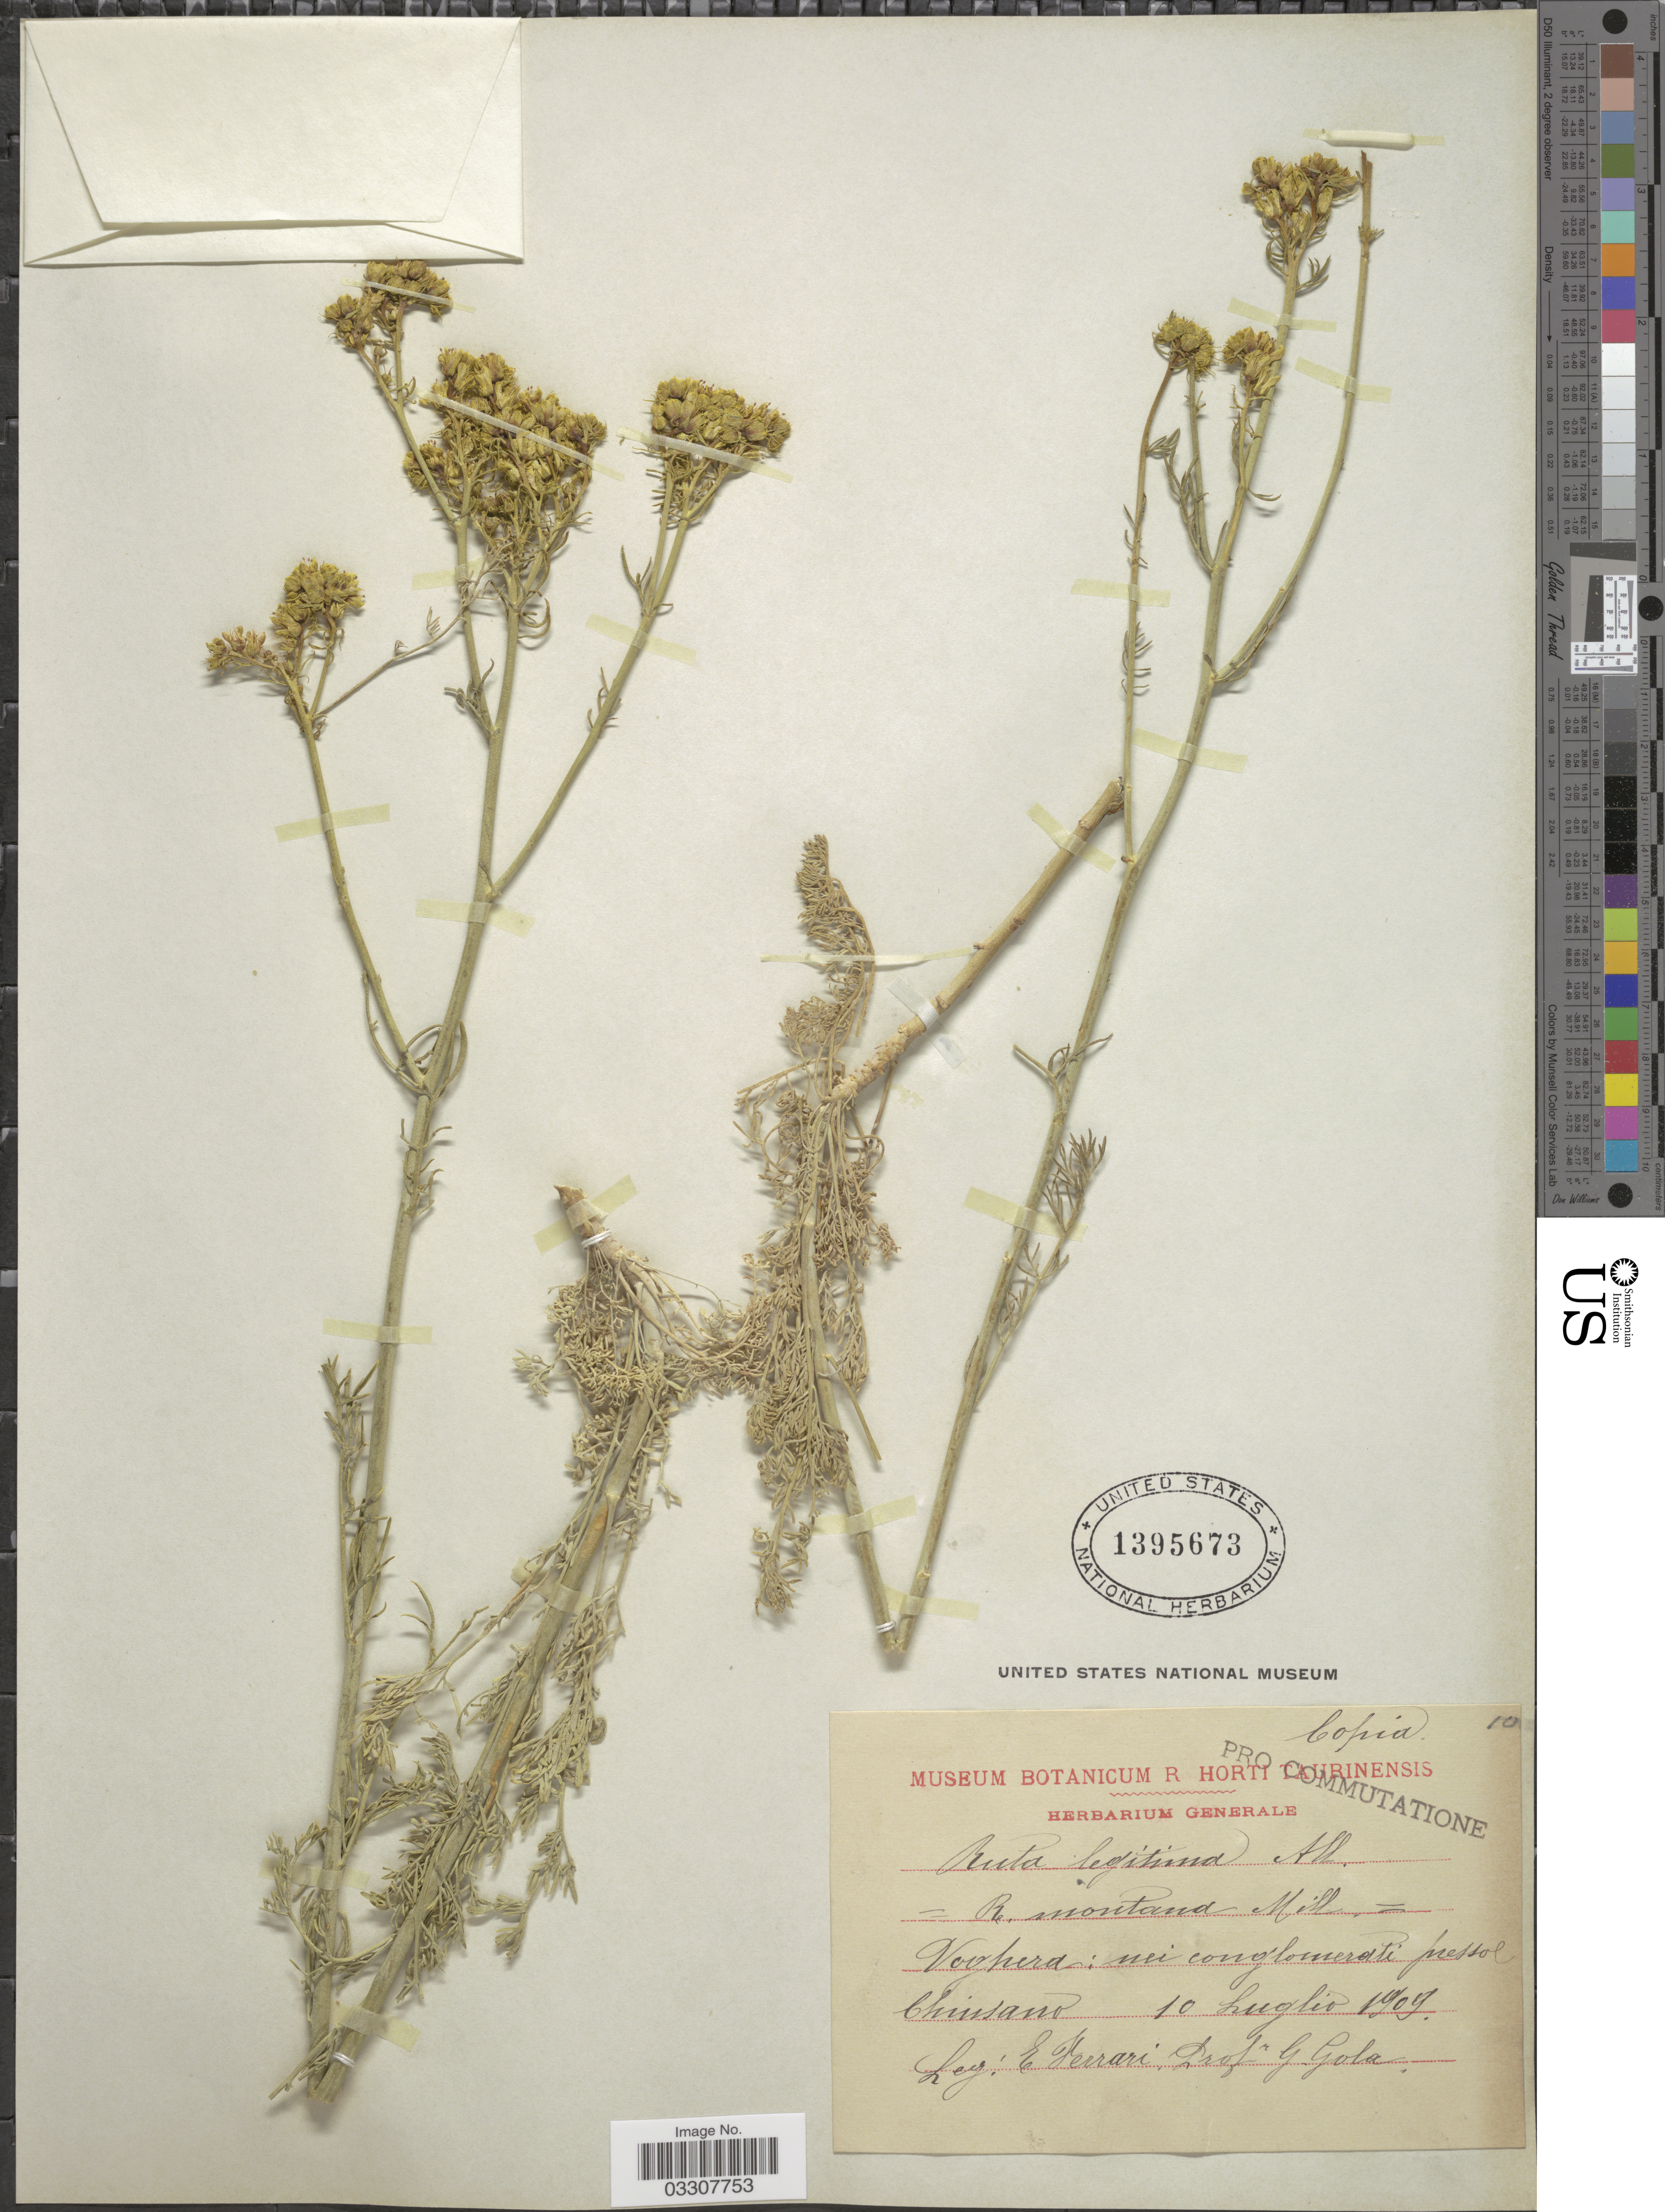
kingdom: Plantae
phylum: Tracheophyta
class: Magnoliopsida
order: Sapindales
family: Rutaceae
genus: Ruta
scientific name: Ruta montana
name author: (L.) L.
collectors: E. Ferrari & G. Gola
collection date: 1909-07-10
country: Italy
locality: Voghera: nei conglomerati pressol Chrissano.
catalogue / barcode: US 1395673